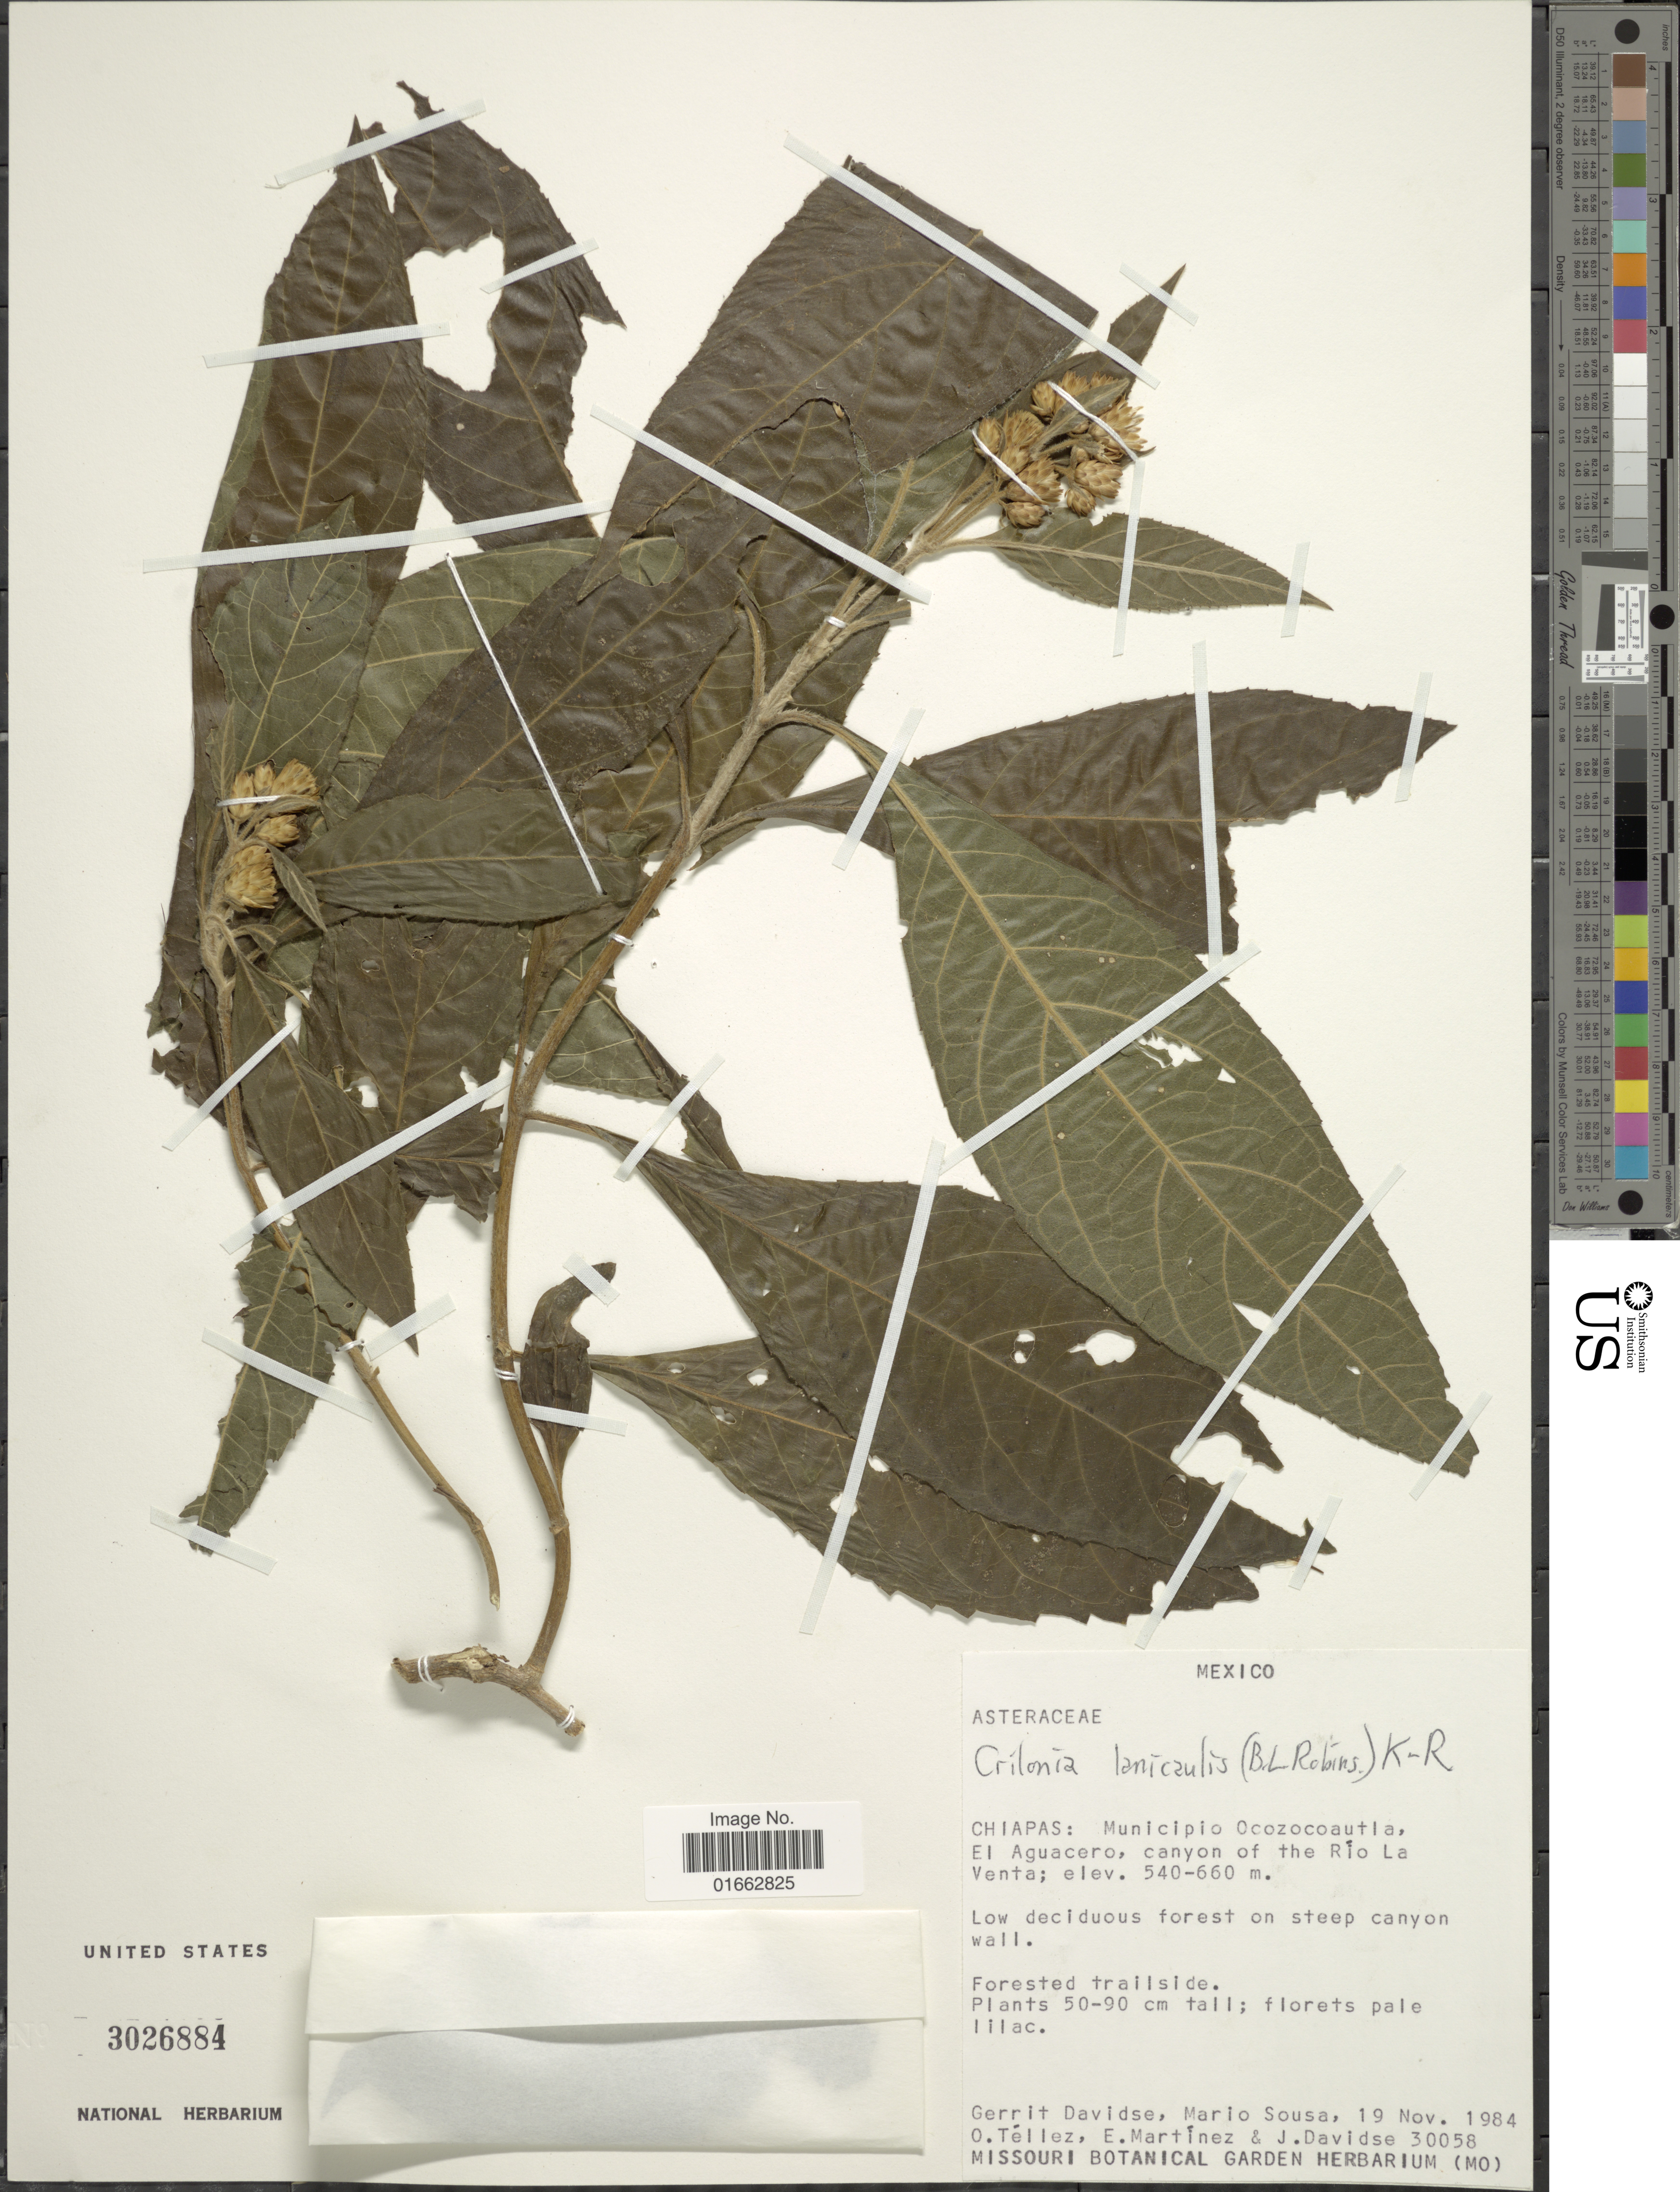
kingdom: Plantae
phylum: Tracheophyta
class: Magnoliopsida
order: Asterales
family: Asteraceae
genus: Critonia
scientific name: Critonia lanicaulis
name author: (B.L. Rob.) R.M. King & H. Rob.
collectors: G. Davidse, M. Sousa S., O. Tellez, E. Martínez & J. Davidse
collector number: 30058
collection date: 1984-11-19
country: Mexico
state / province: Chiapas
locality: Municipio Ocozocoautla, El Aguacero, canyon of the Río La Venta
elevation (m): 540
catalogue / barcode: US 3026884